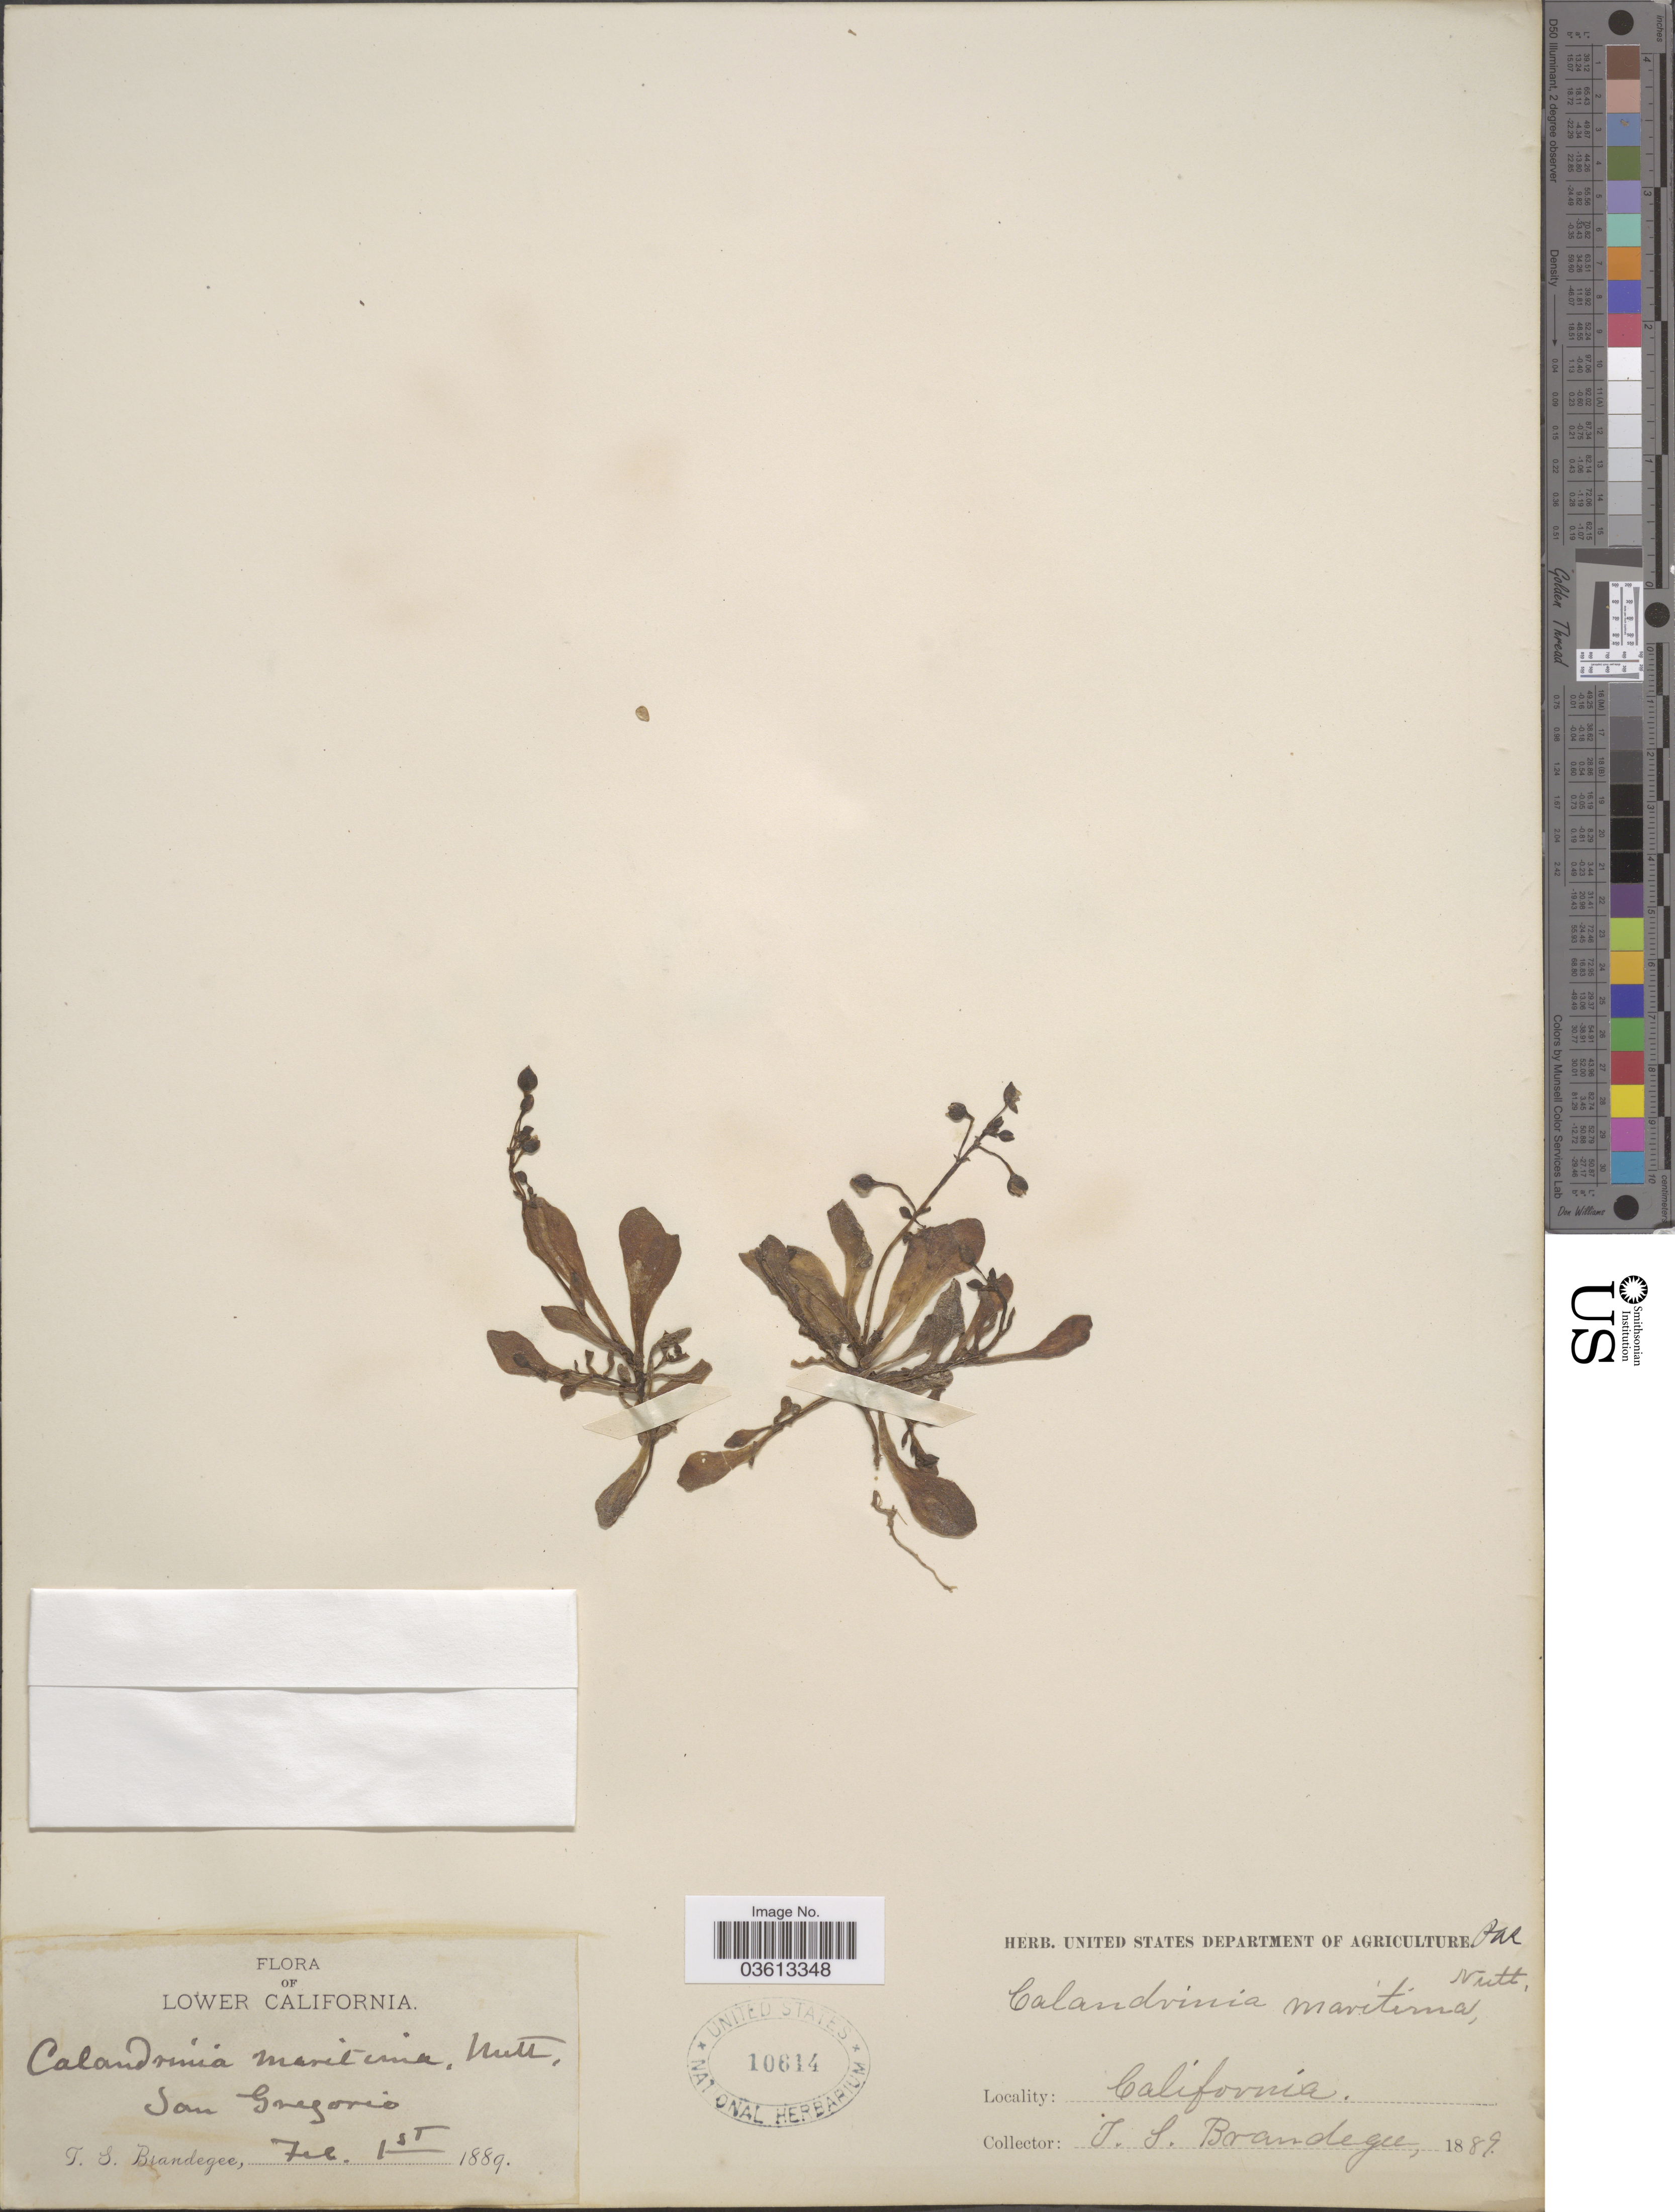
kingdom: Plantae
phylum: Tracheophyta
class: Magnoliopsida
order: Caryophyllales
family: Montiaceae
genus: Cistanthe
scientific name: Cistanthe maritima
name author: (Nutt.) Carolin ex Hershk.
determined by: Strong, Mark T., (BOT), Smithsonian Institution - National Museum of Natural History (UNITED STATES)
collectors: T. S. Brandegee (herbarium)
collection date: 1889-02-01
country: Mexico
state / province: Baja California Sur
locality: Lower California. San Gregorio.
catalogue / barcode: US 10614